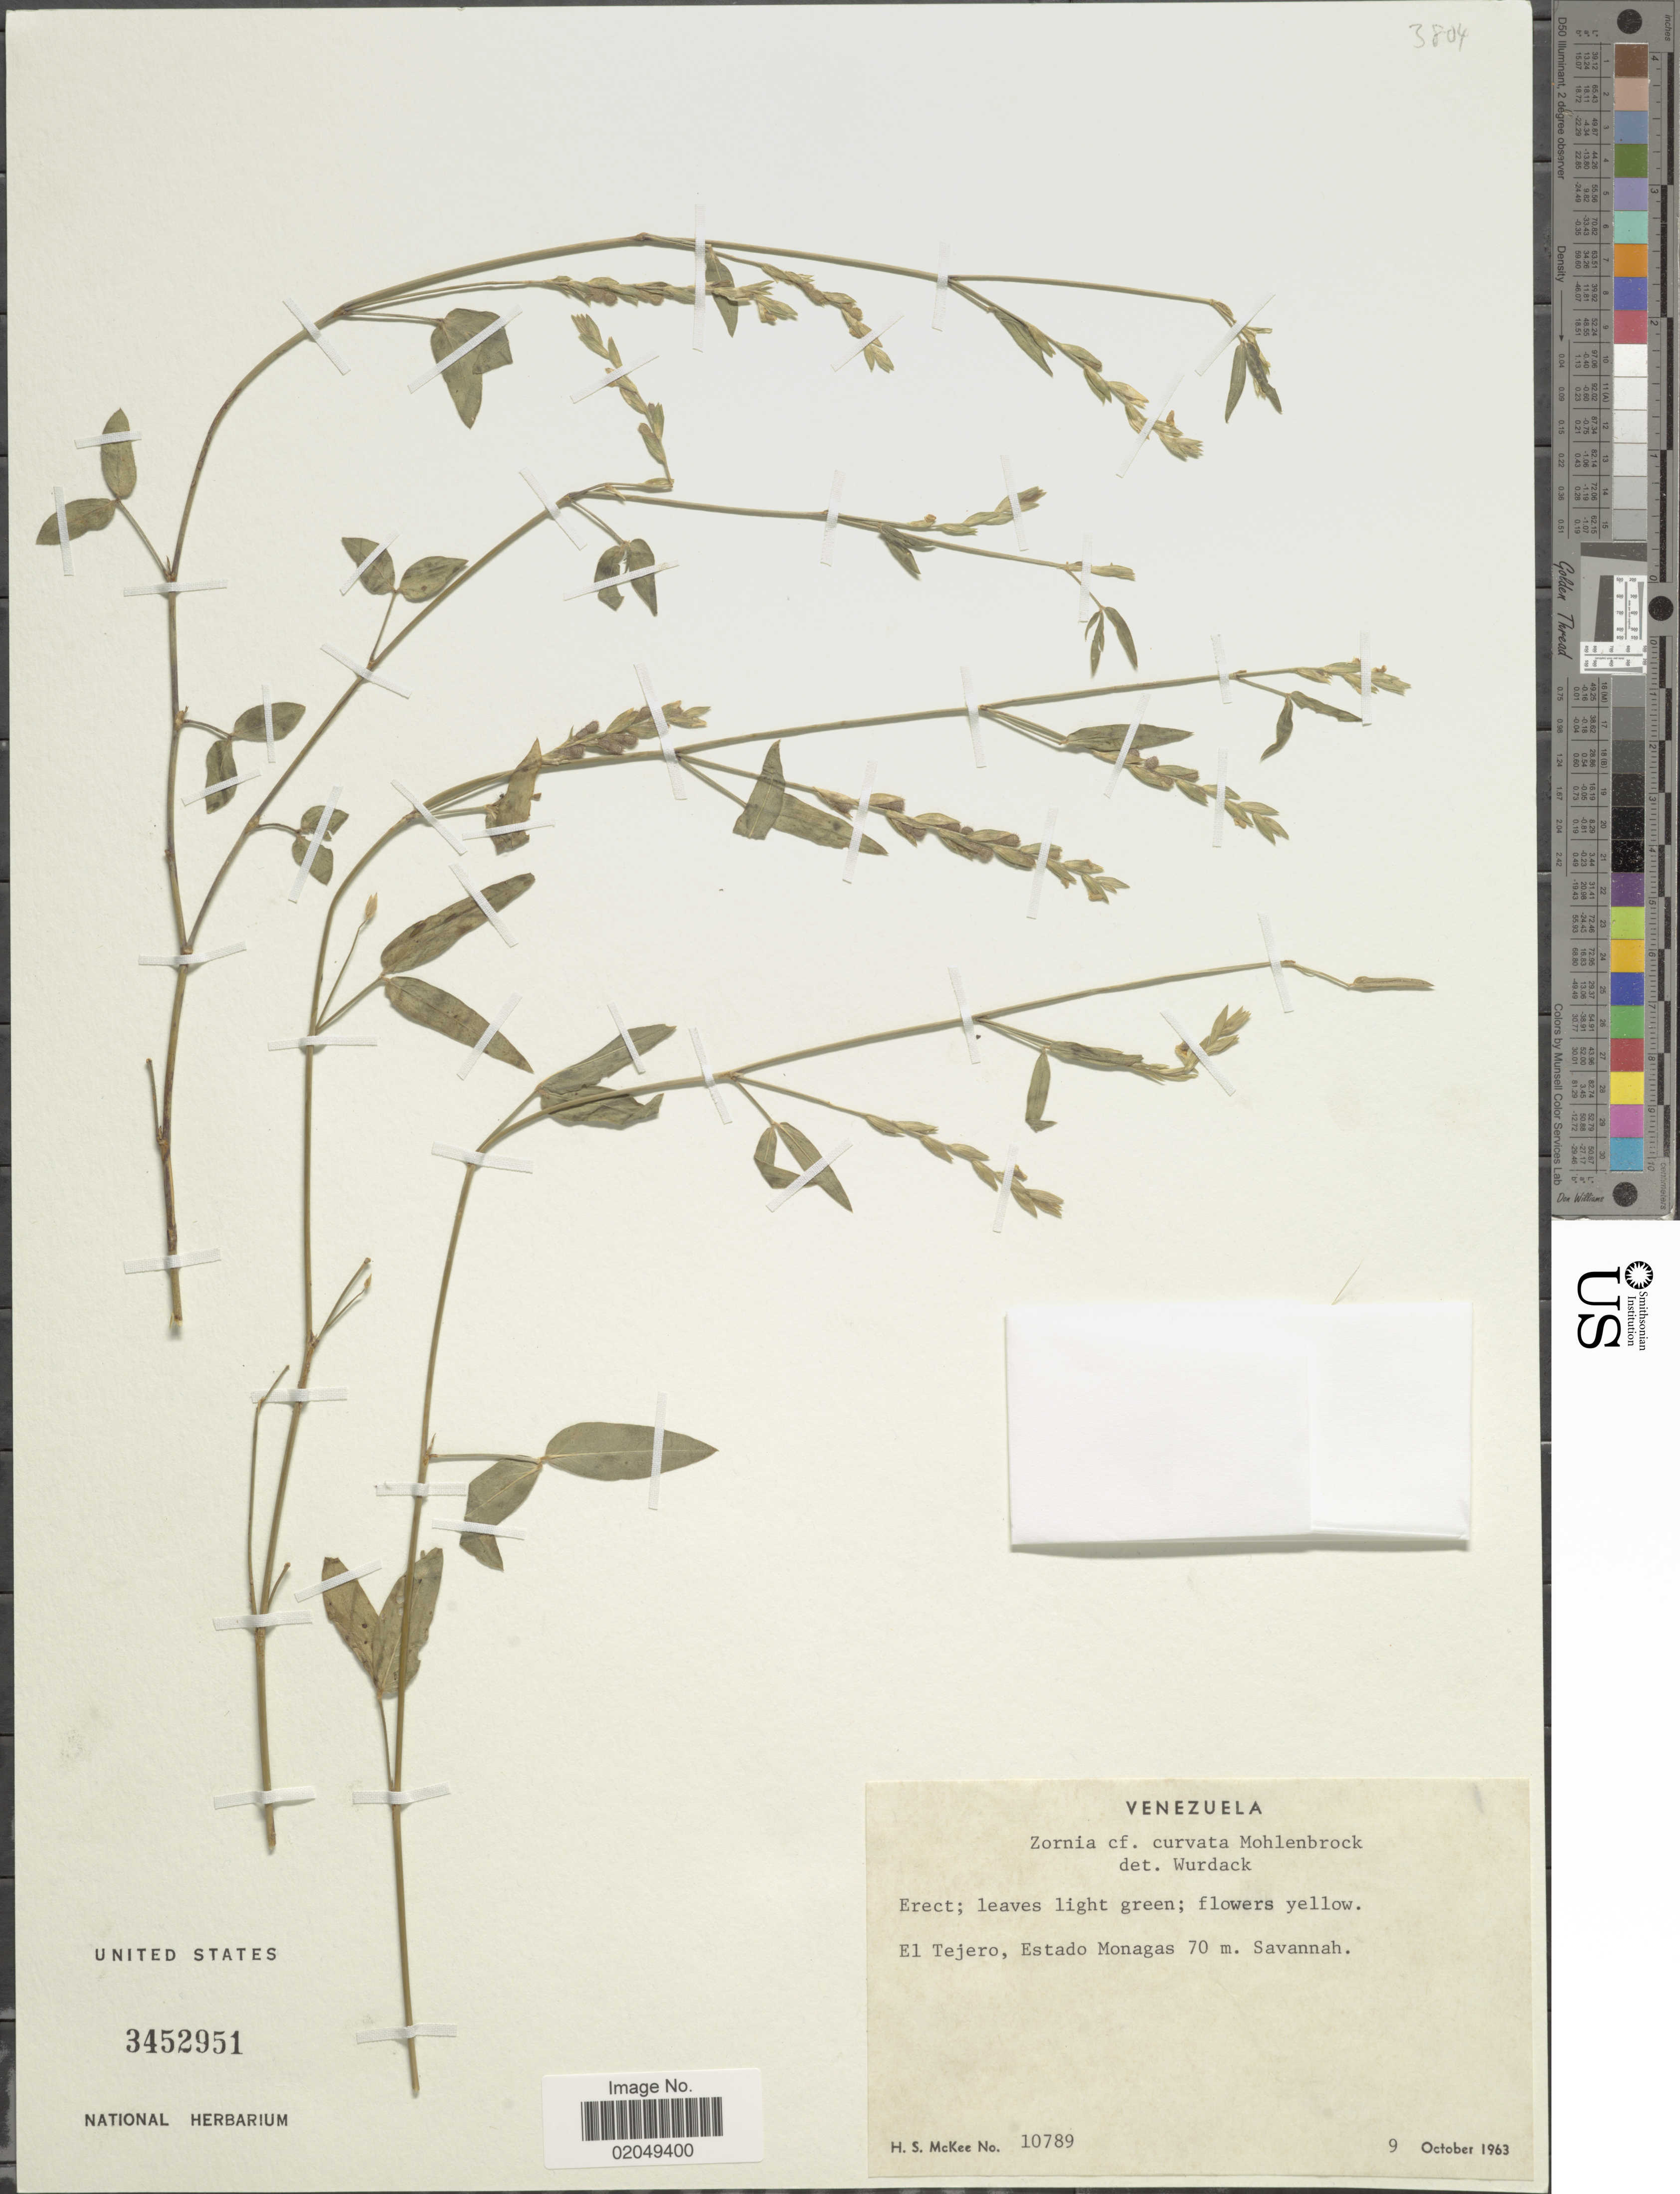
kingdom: Plantae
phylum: Tracheophyta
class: Magnoliopsida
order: Fabales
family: Fabaceae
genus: Zornia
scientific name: Zornia curvata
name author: Mohlenbr.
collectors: H. S. McKee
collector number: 10789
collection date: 1963-10-09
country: Venezuela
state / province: Monagas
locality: El Tejero, 70 m. Savannah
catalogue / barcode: US 3452951